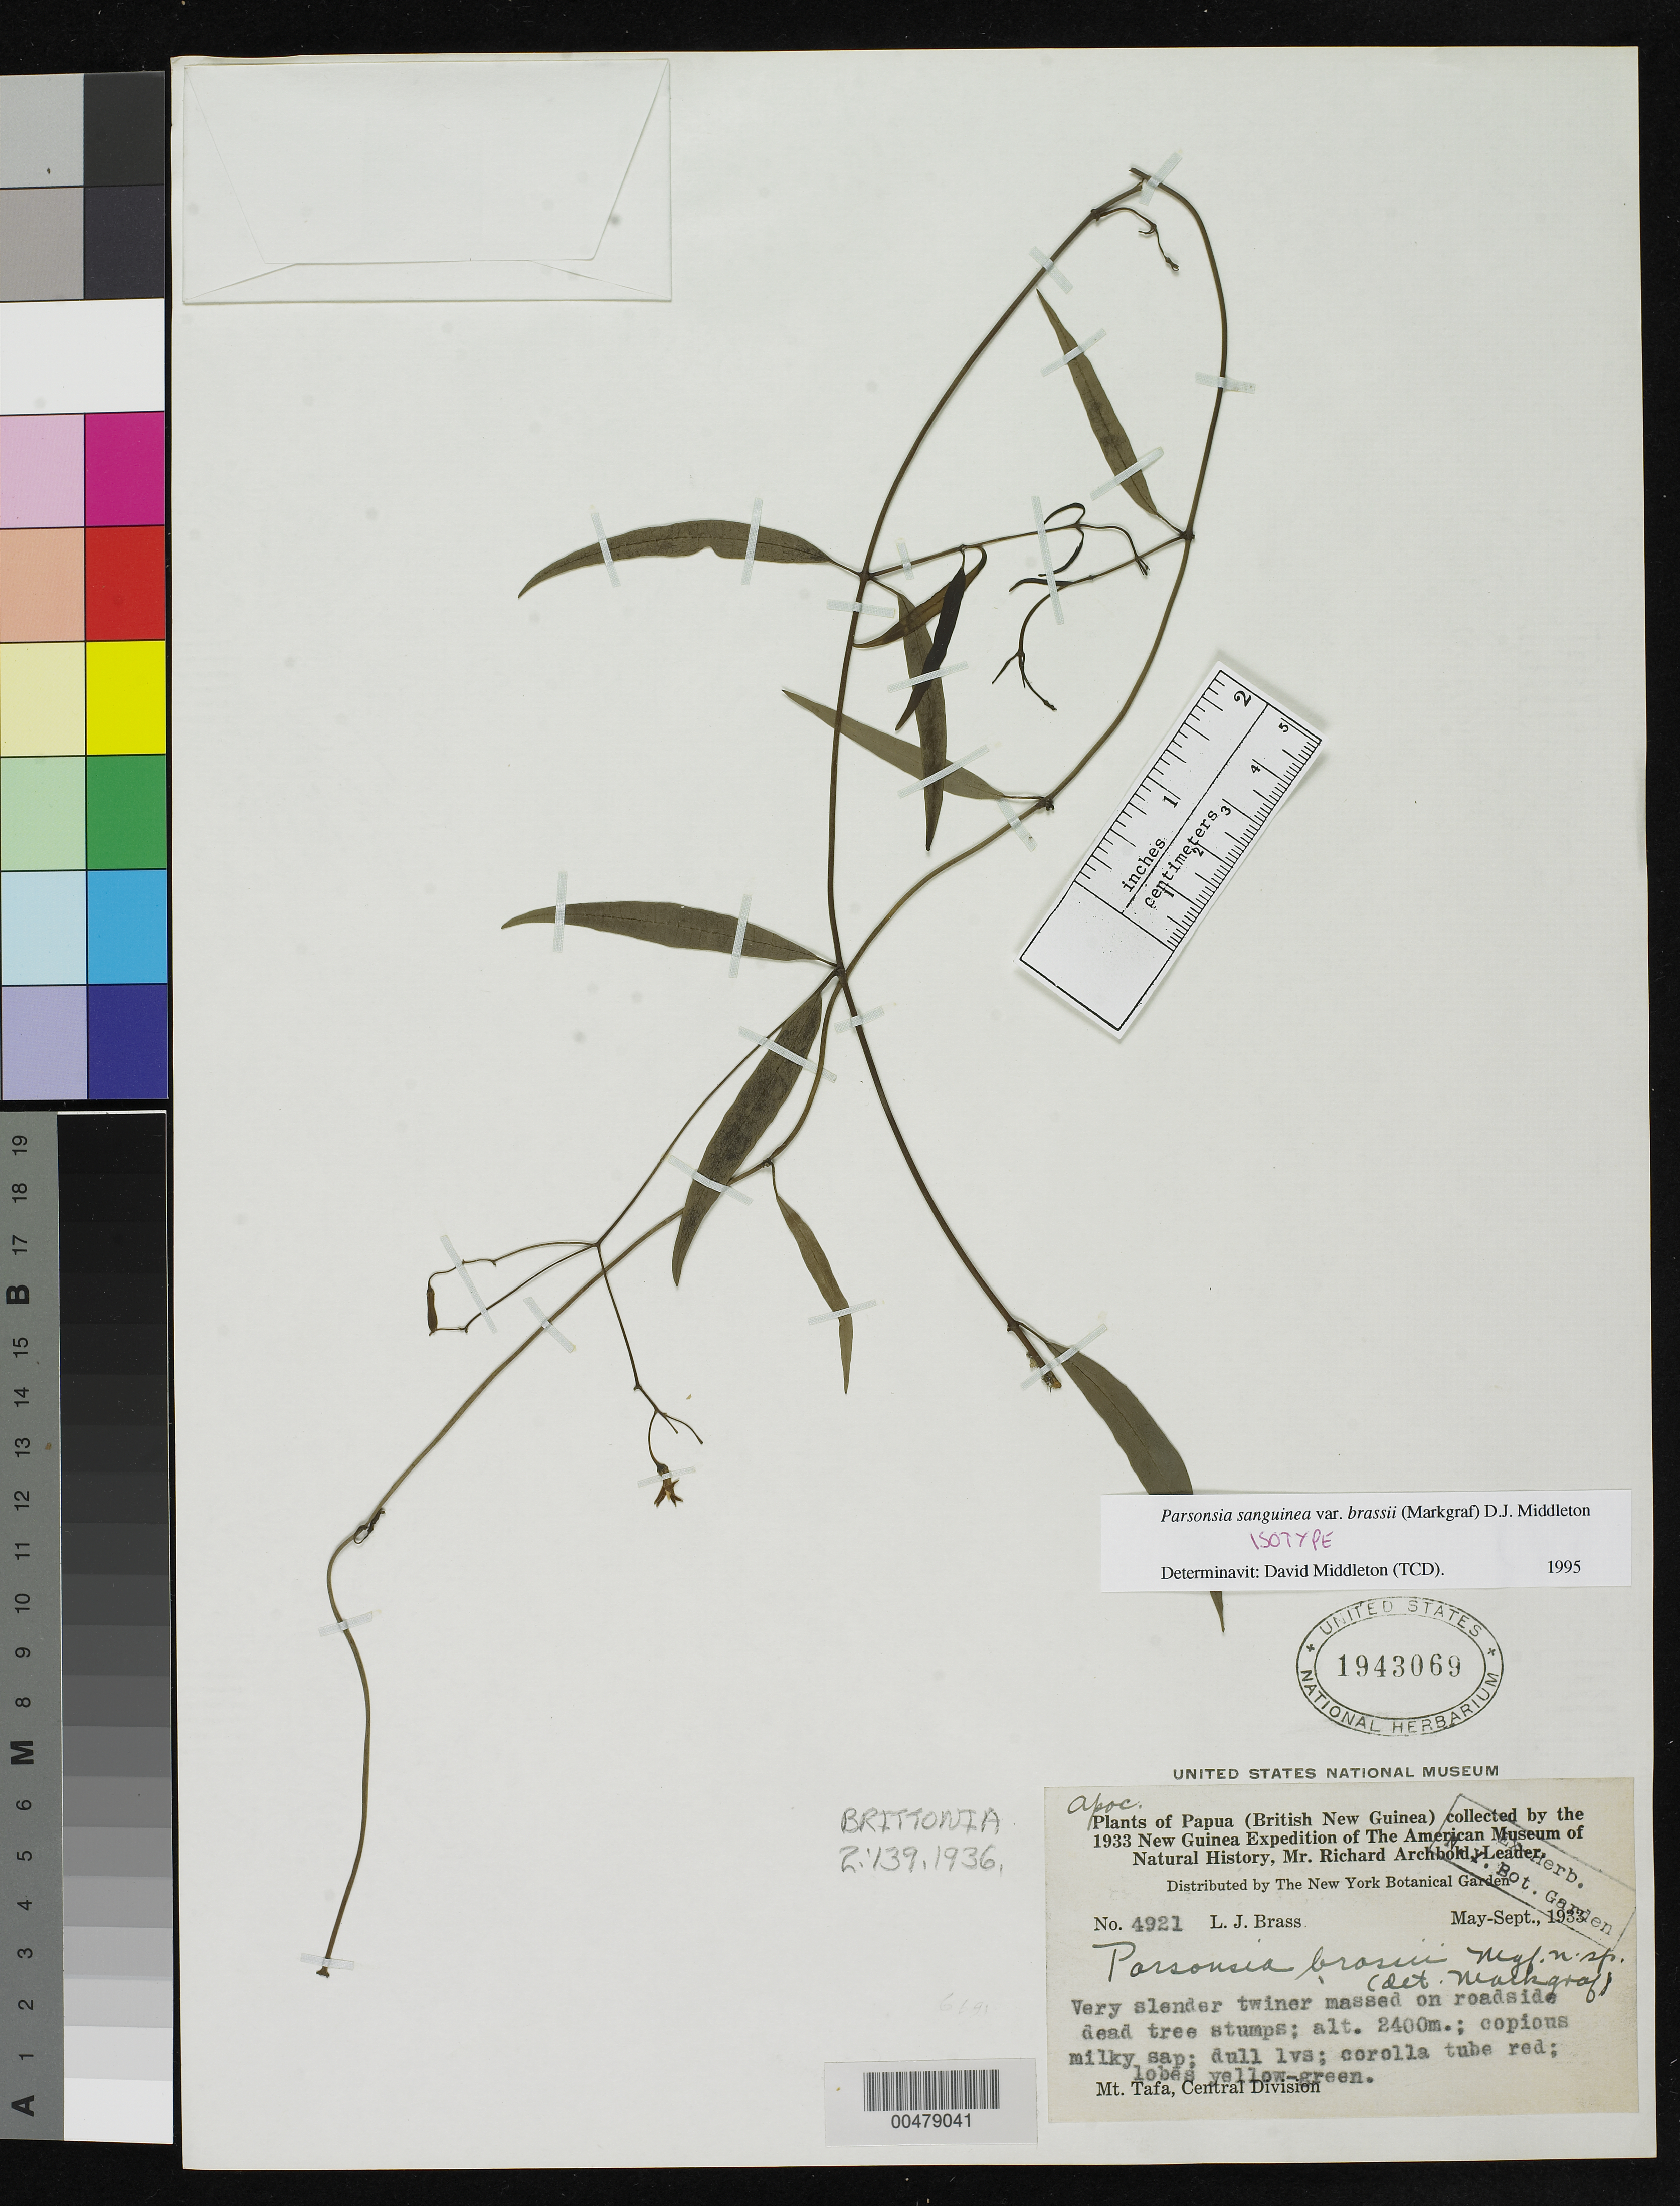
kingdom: Plantae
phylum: Tracheophyta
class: Magnoliopsida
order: Gentianales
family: Apocynaceae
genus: Parsonsia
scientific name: Parsonsia brassii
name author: Markgr.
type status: Isotype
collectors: L. J. Brass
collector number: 4921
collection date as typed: May 1933 to -- Sep 1933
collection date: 1933-05/1933-09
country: Papua New Guinea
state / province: Central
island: New Guinea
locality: Mt. Tafa.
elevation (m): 2400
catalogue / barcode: US 1943069